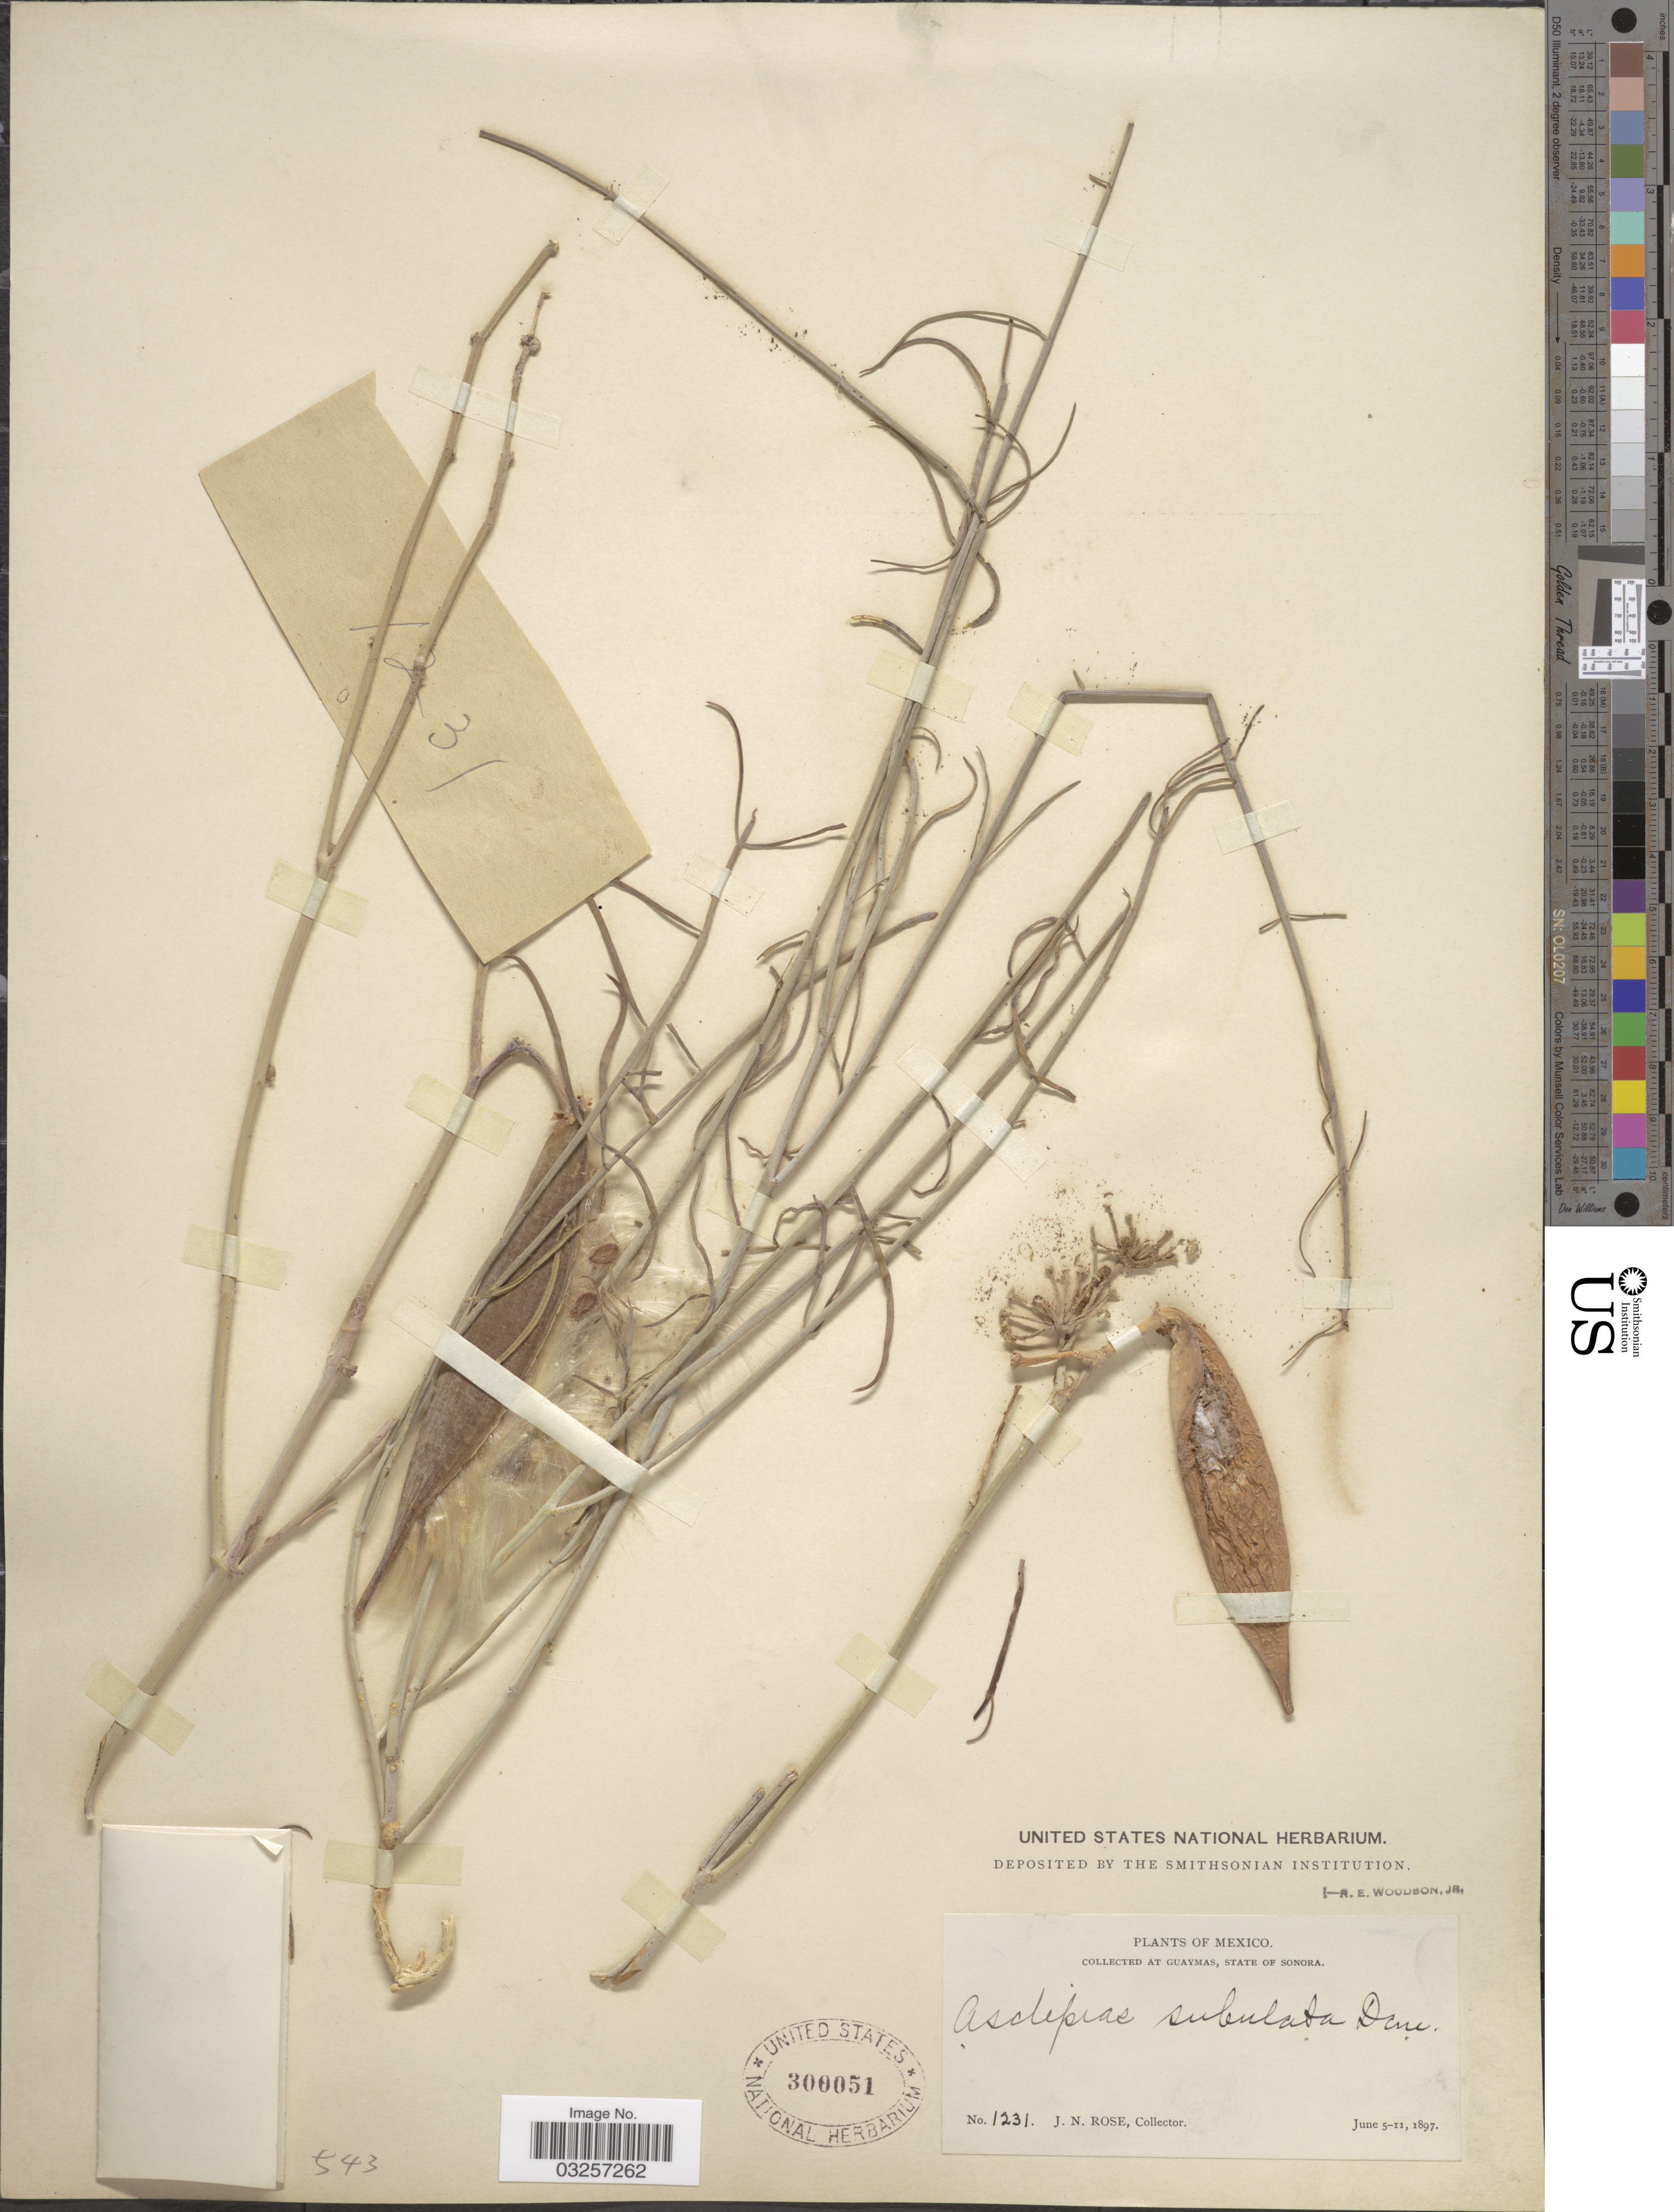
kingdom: Plantae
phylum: Tracheophyta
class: Magnoliopsida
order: Gentianales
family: Apocynaceae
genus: Asclepias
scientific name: Asclepias subulata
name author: Decne.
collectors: J. N. Rose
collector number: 1231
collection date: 1897-06-05/1897-06-11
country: Mexico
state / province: Sonora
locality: Guaymas.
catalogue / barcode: US 300051